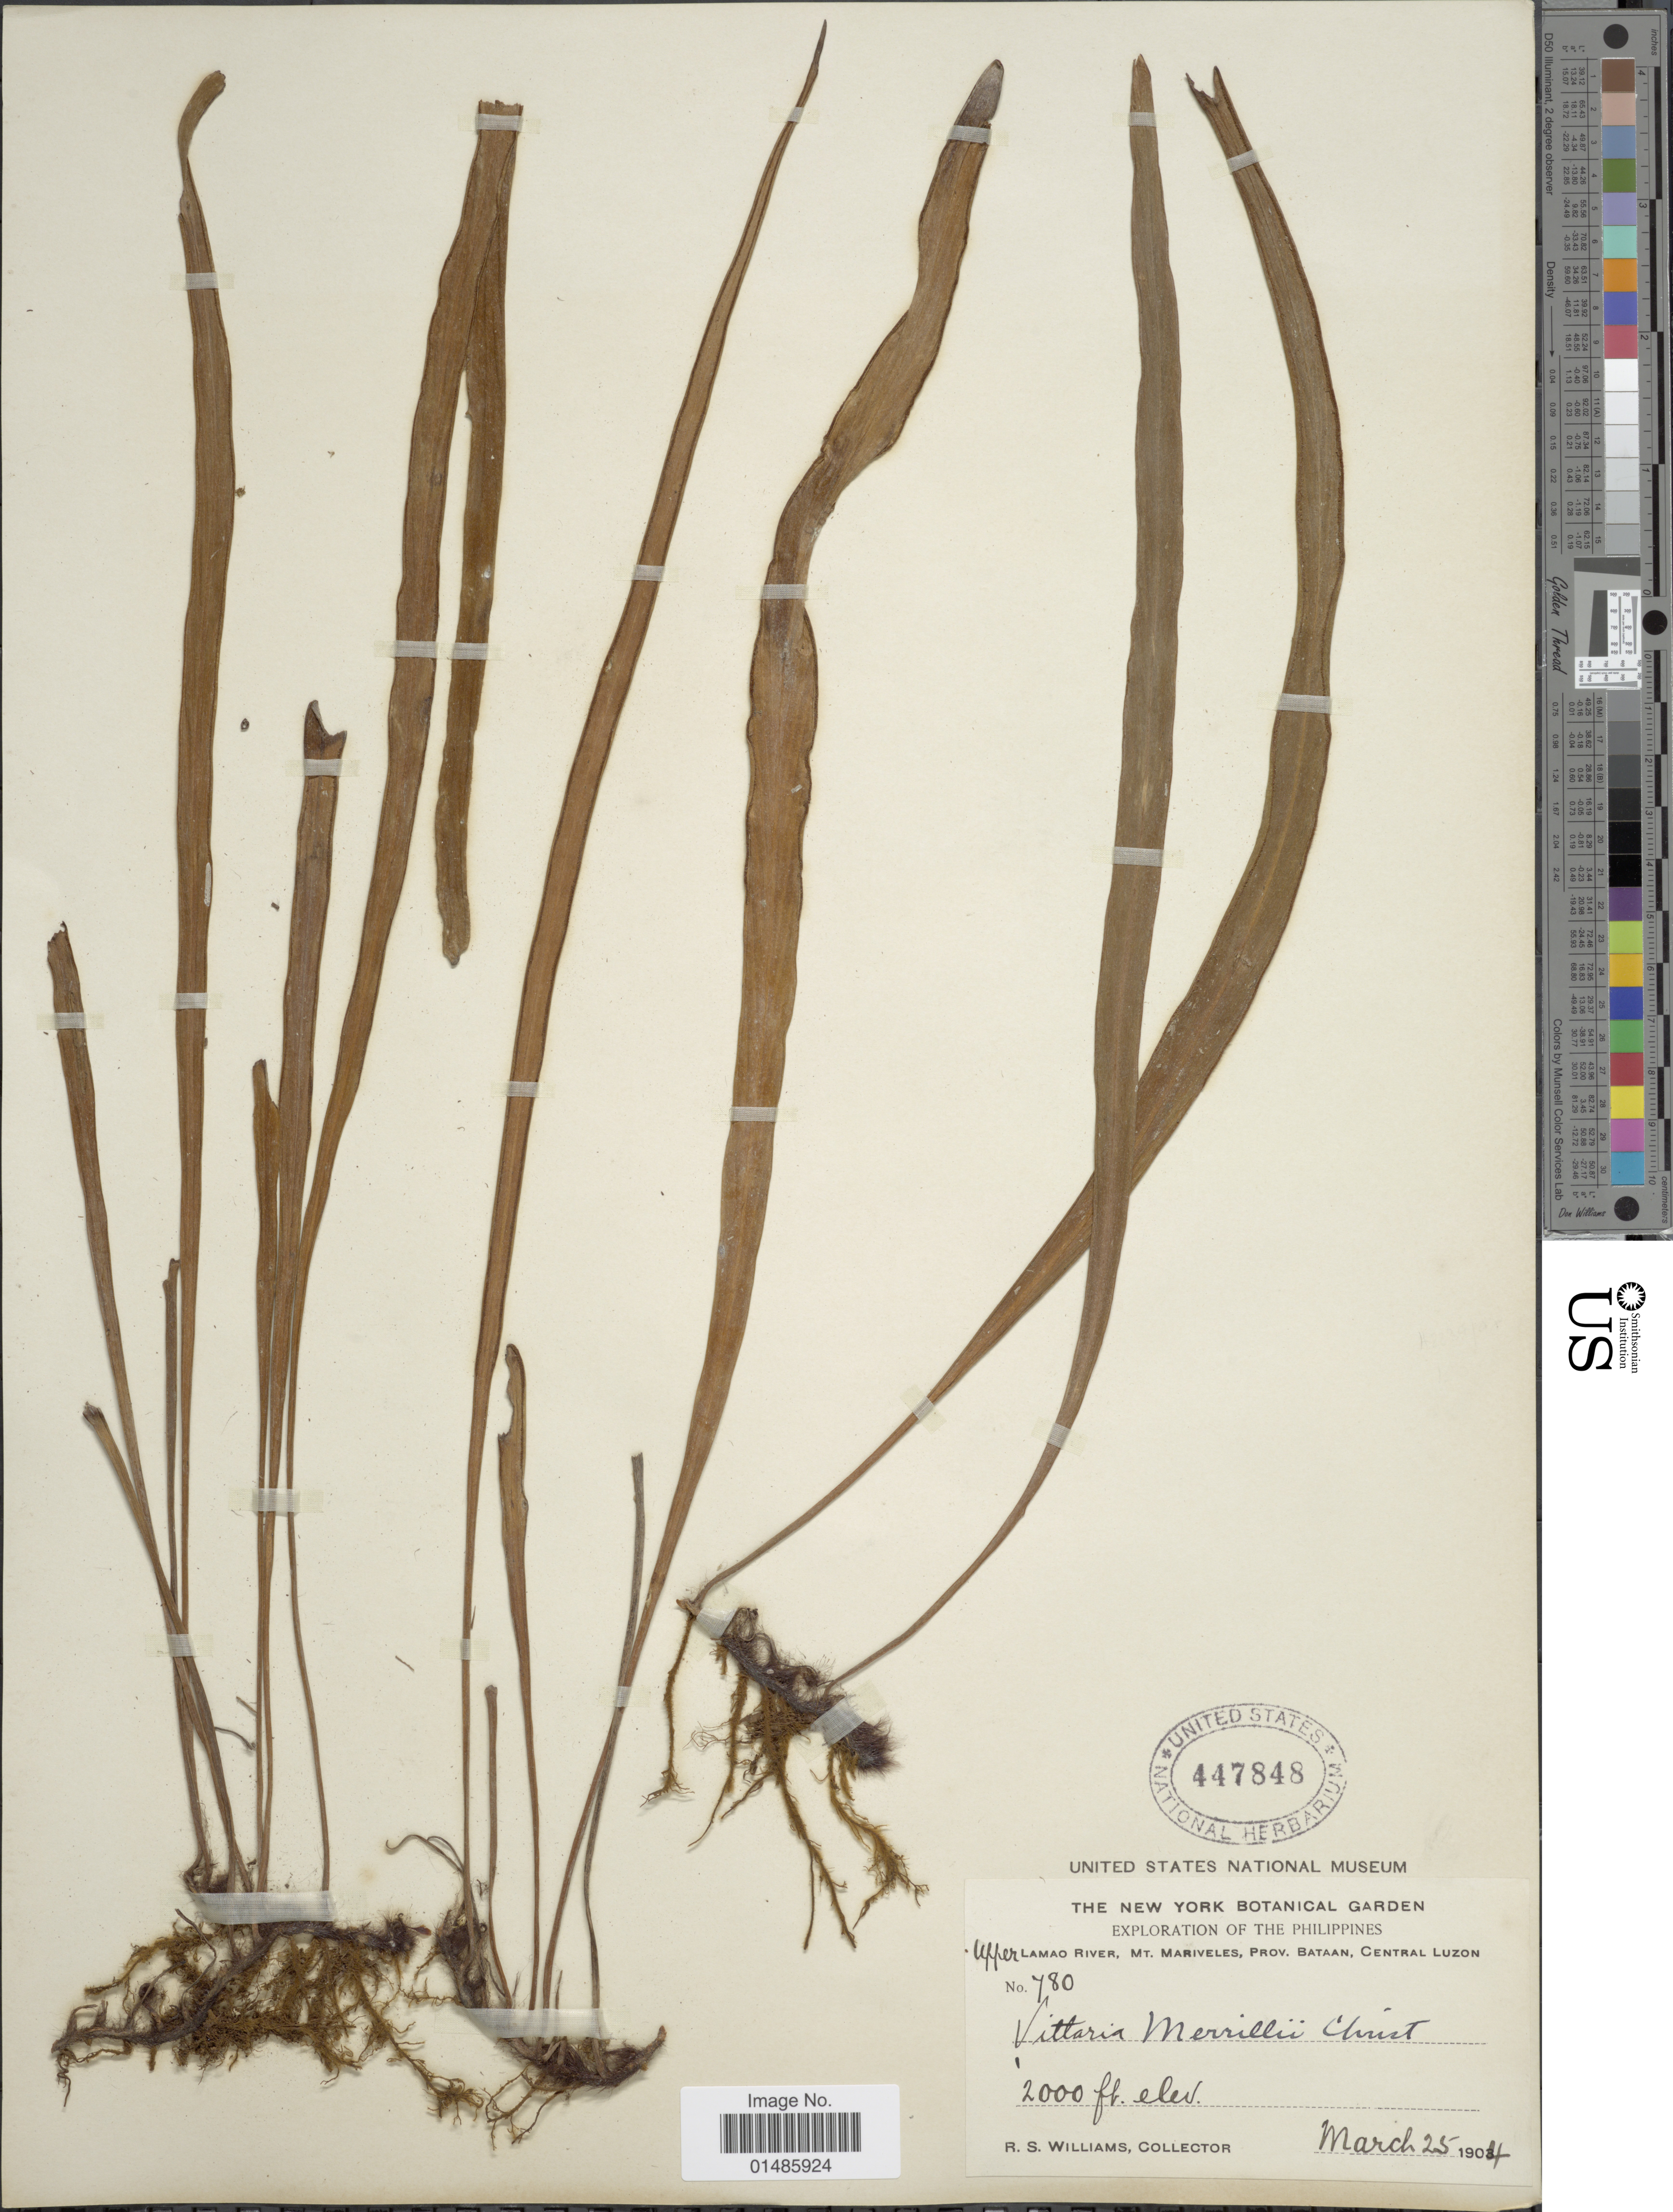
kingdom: Plantae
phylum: Tracheophyta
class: Polypodiopsida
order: Polypodiales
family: Pteridaceae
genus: Haplopteris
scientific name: Haplopteris elongata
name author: (Sw.) Crane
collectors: R. S. Williams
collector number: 780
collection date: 1904-03-25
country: Philippines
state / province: Central Luzon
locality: Upper Lamao River, Mt. Mariveles, Prov. Bataan.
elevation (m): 610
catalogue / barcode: US 447848